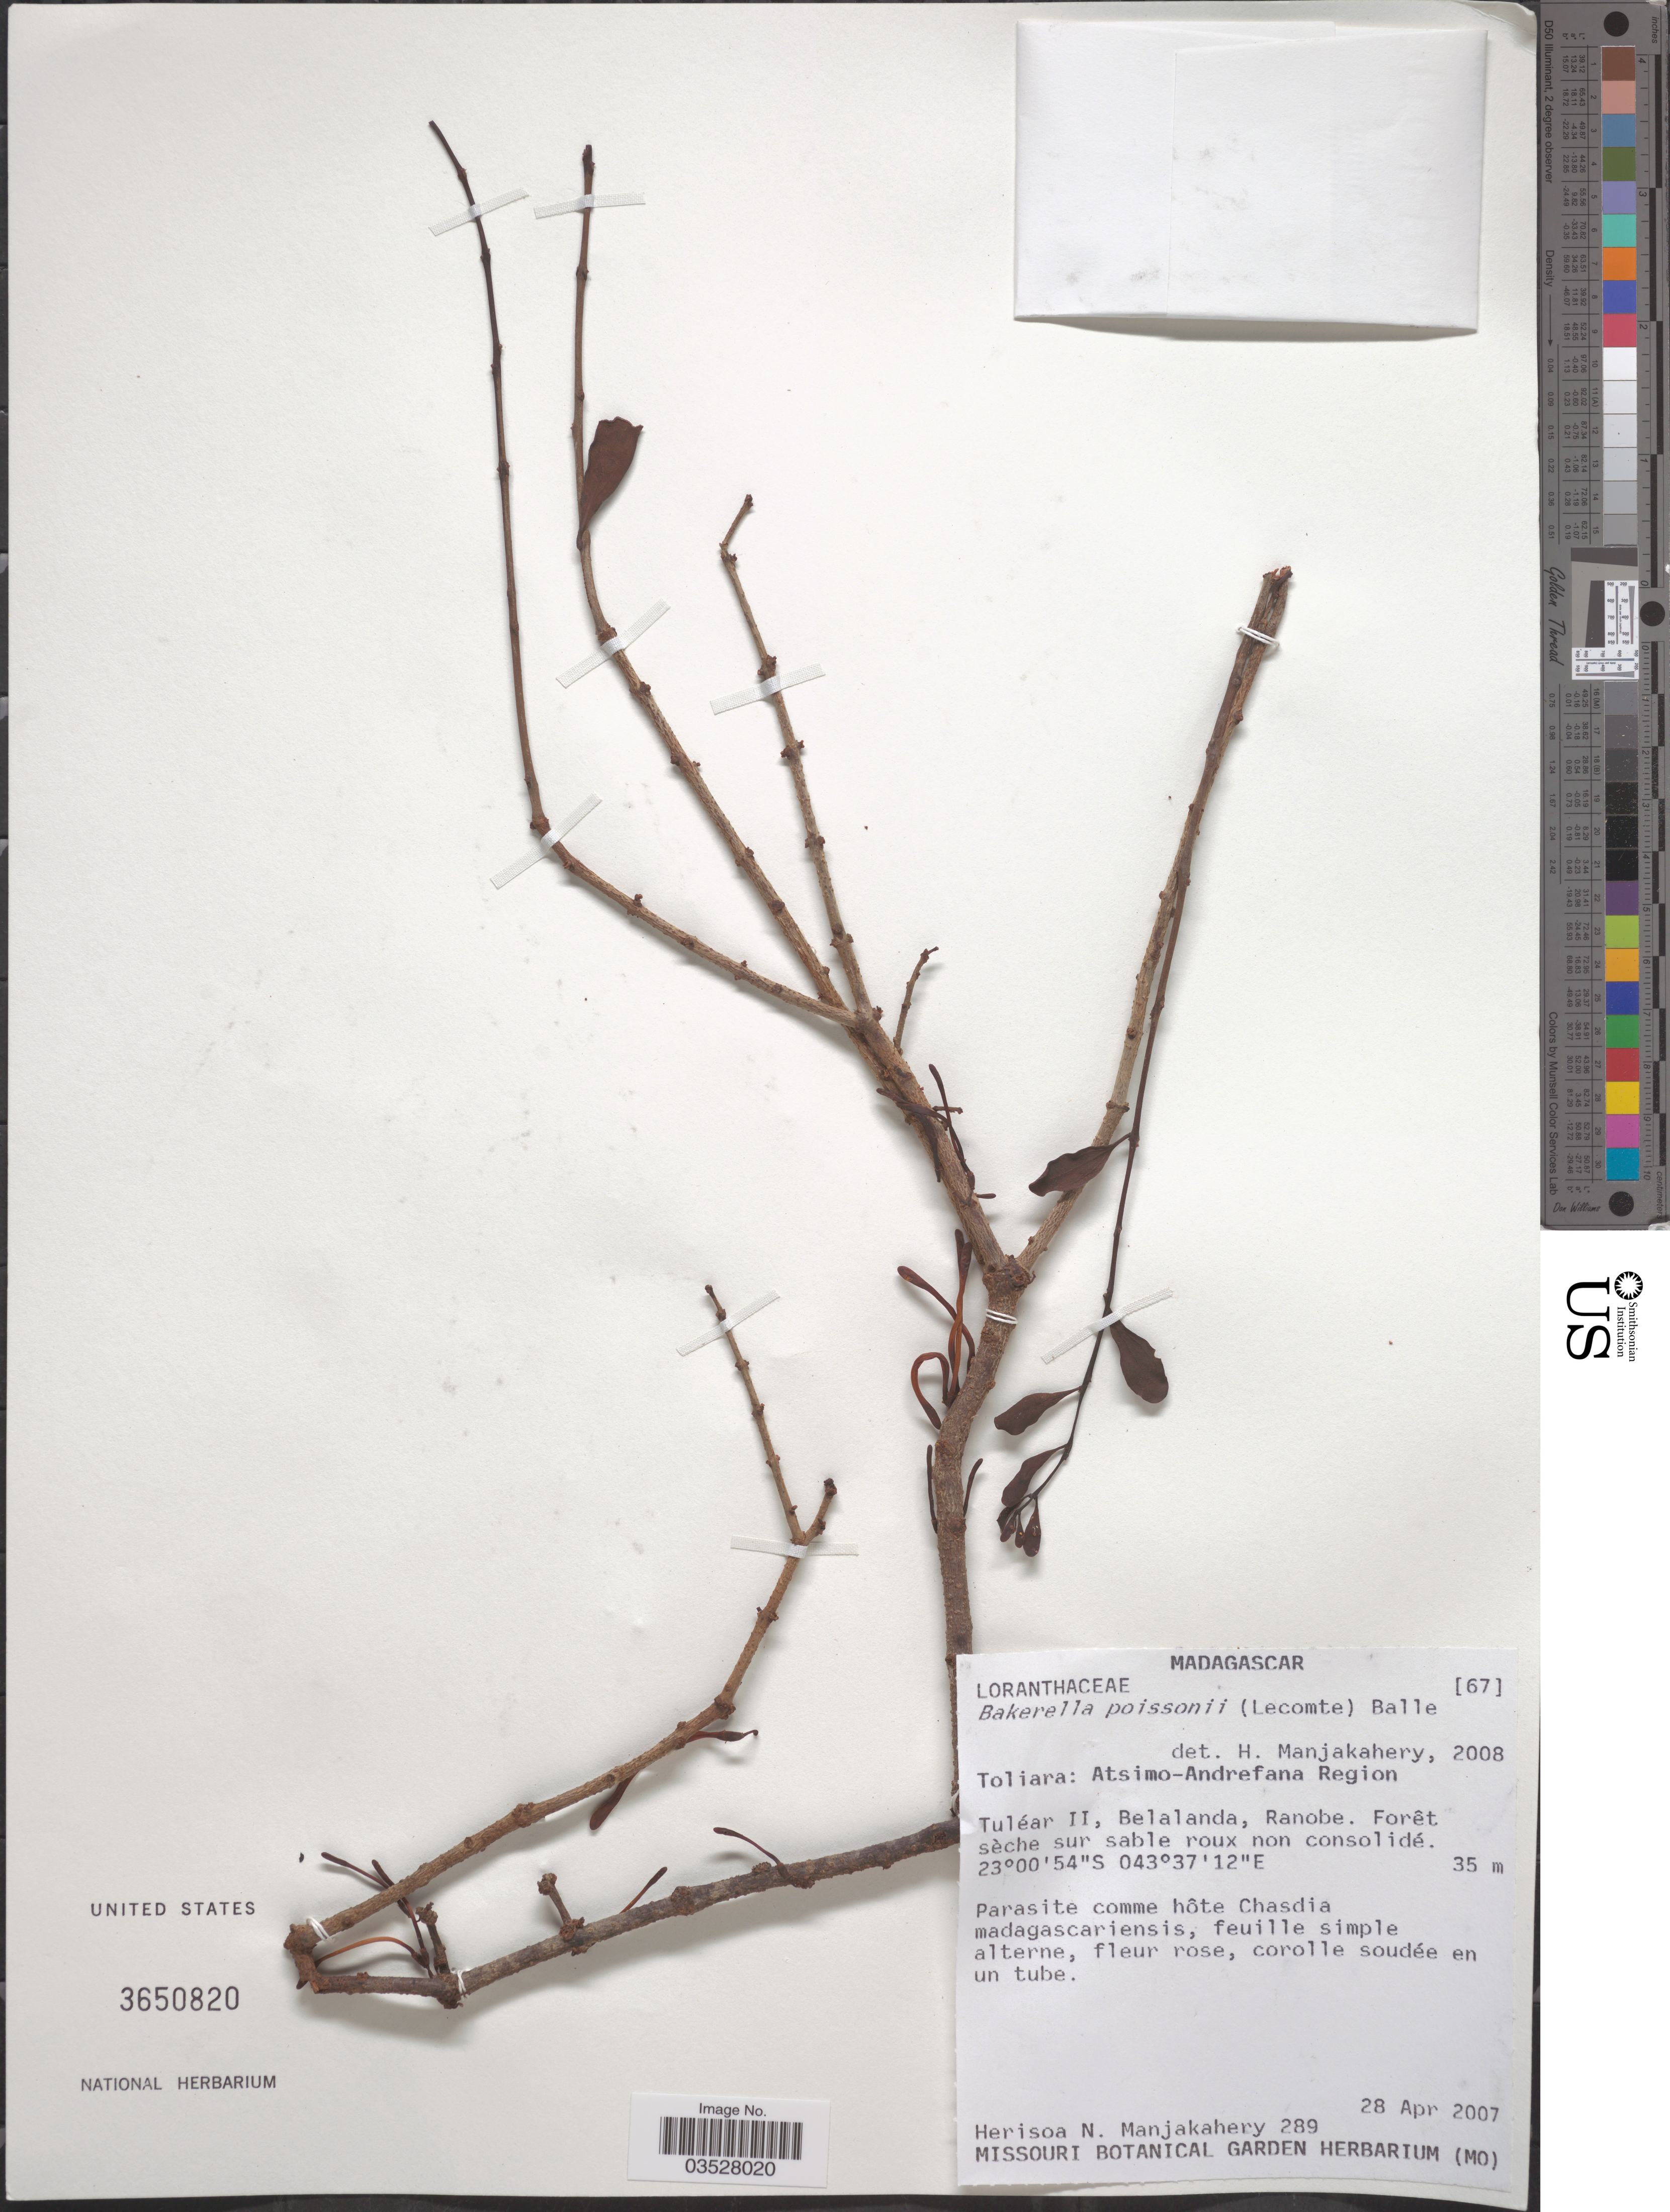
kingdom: Plantae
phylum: Tracheophyta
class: Magnoliopsida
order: Santalales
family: Loranthaceae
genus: Bakerella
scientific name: Bakerella poissonii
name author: Balle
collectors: H. N. Manjakahery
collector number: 289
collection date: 2007-04-28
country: Madagascar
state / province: Atsimo-Andrefana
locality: Atsimo-Andrefana Region. Tuléar II, Belalanda, Ranobe.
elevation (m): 35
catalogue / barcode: US 3650820